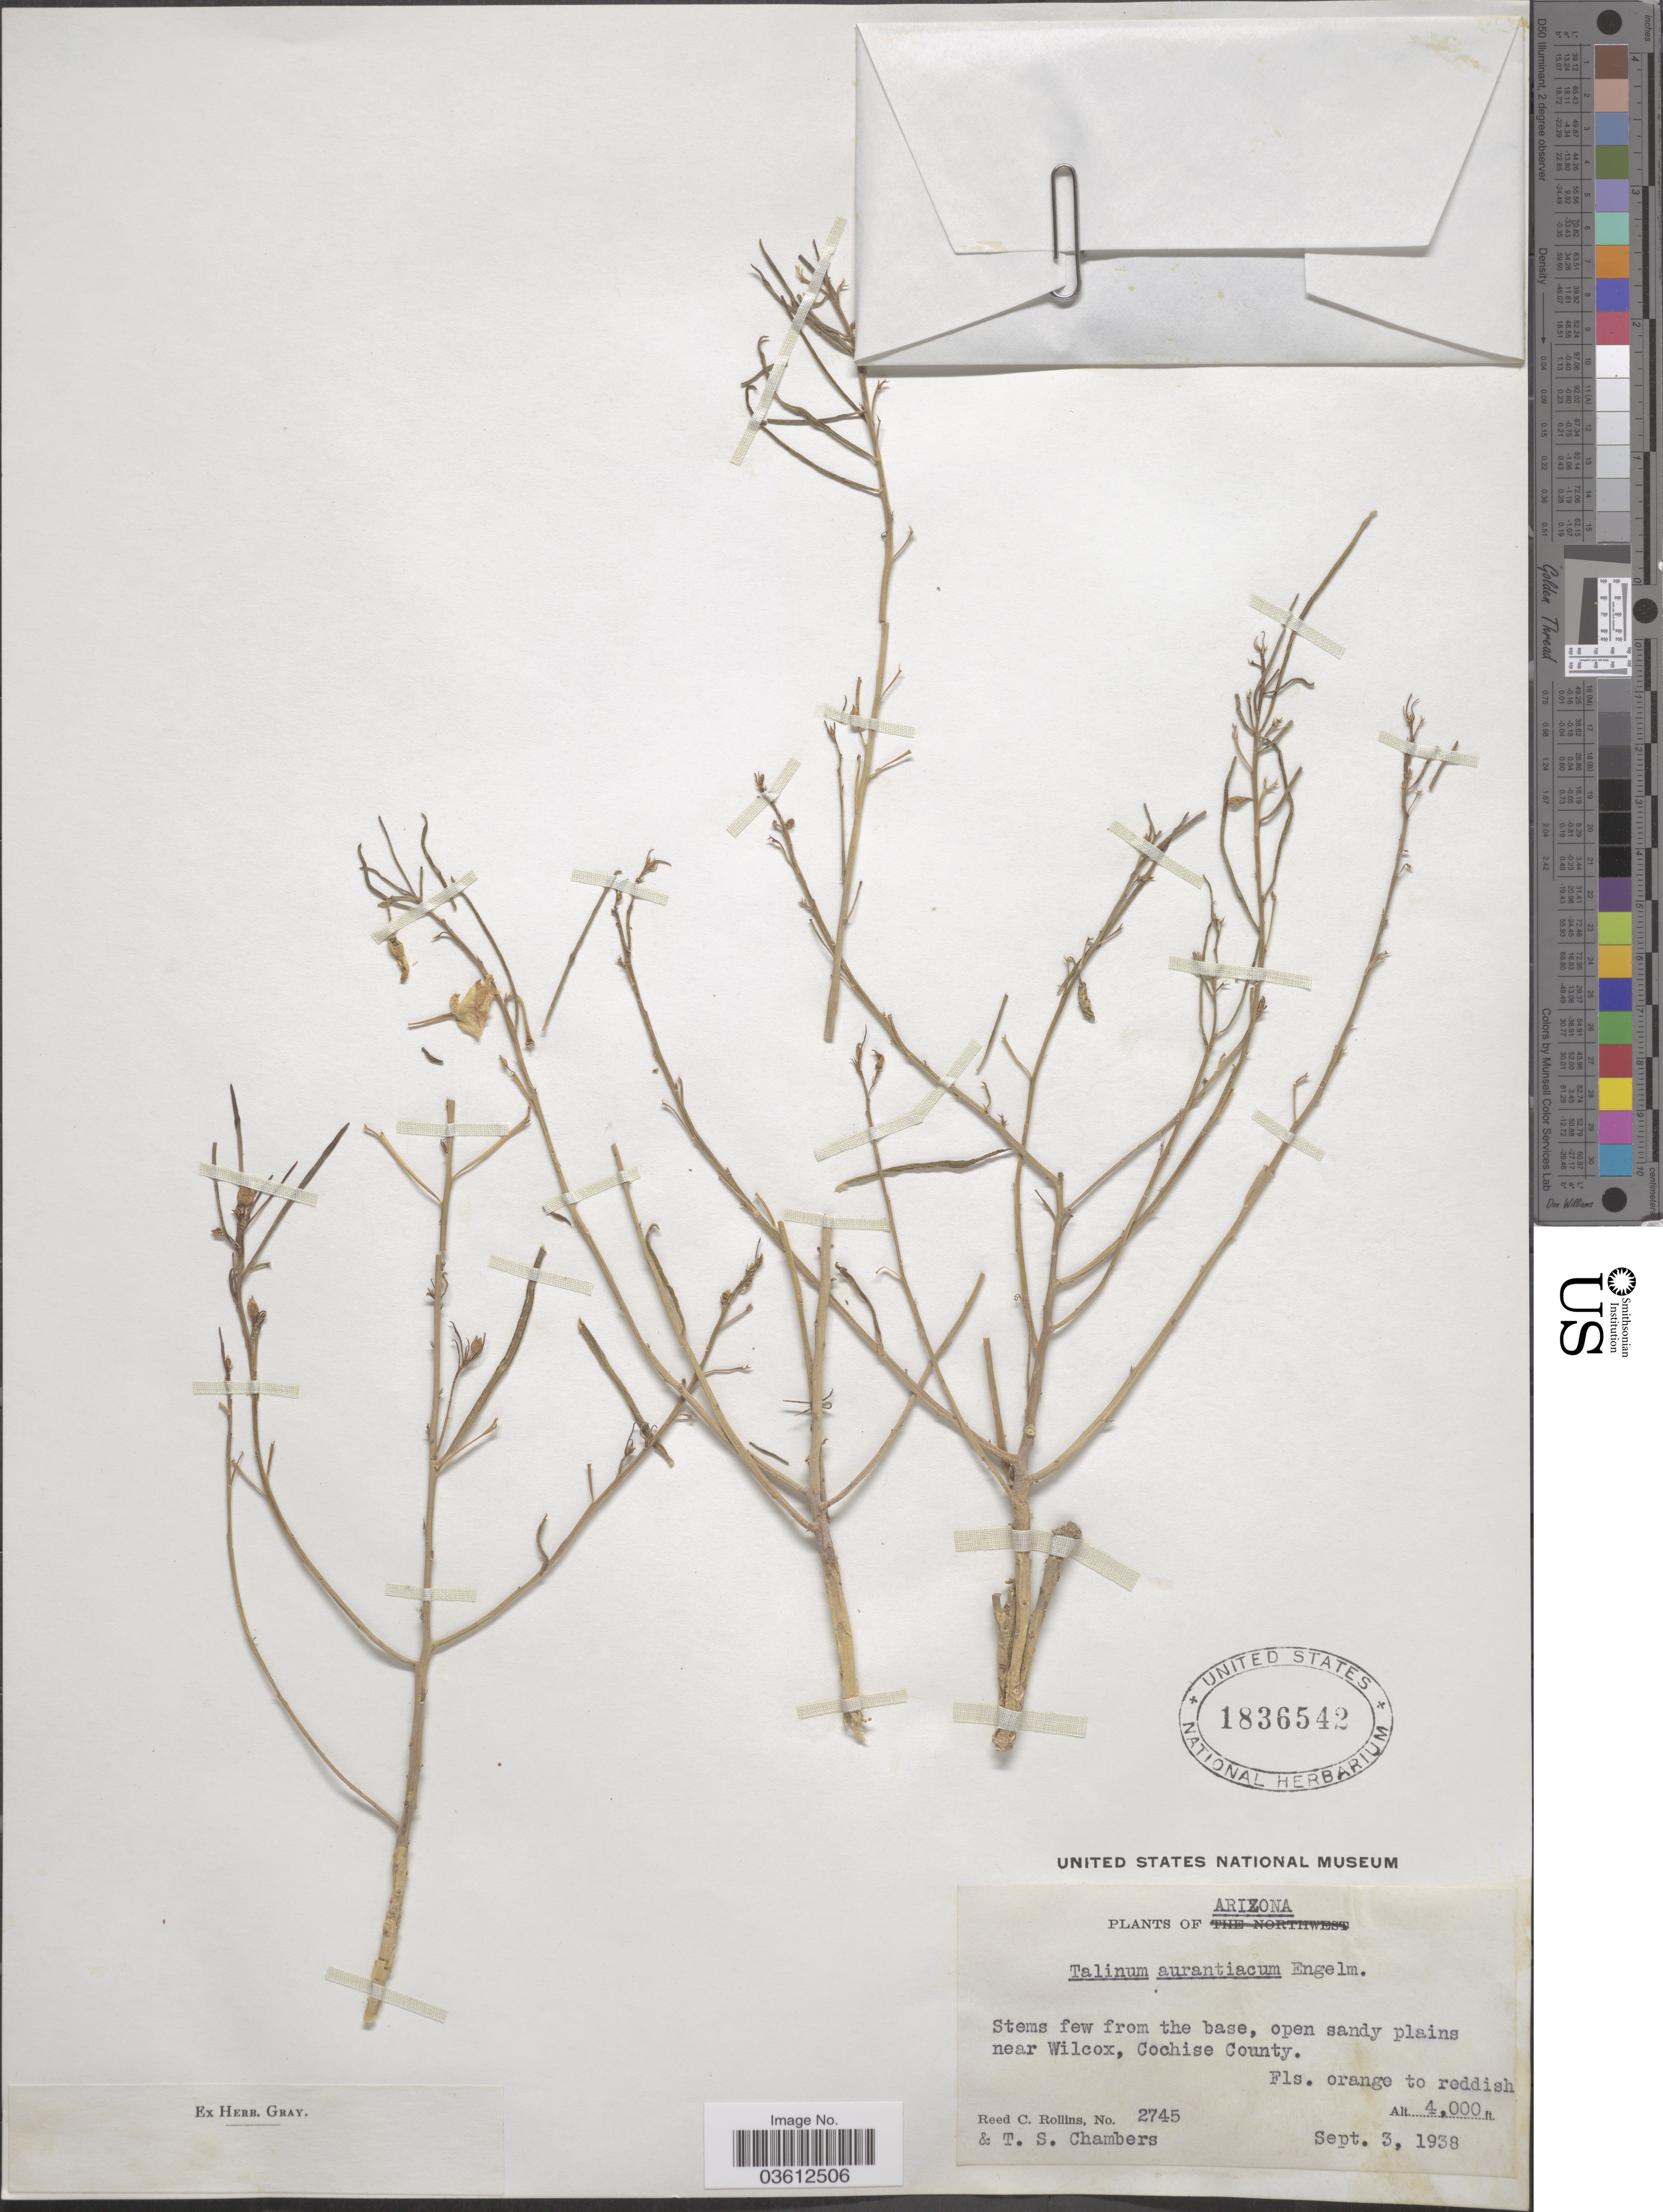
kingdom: Plantae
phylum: Tracheophyta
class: Magnoliopsida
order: Caryophyllales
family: Talinaceae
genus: Talinum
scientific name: Talinum aurantiacum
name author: Engelm. in A. Gray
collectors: R. C. Rollins & T. Chambers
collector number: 2745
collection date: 1938-09-03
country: United States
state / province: Arizona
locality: Open sandy plains near Wilcox, Cochise County.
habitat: open sandy plains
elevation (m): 1219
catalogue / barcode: US 1836542